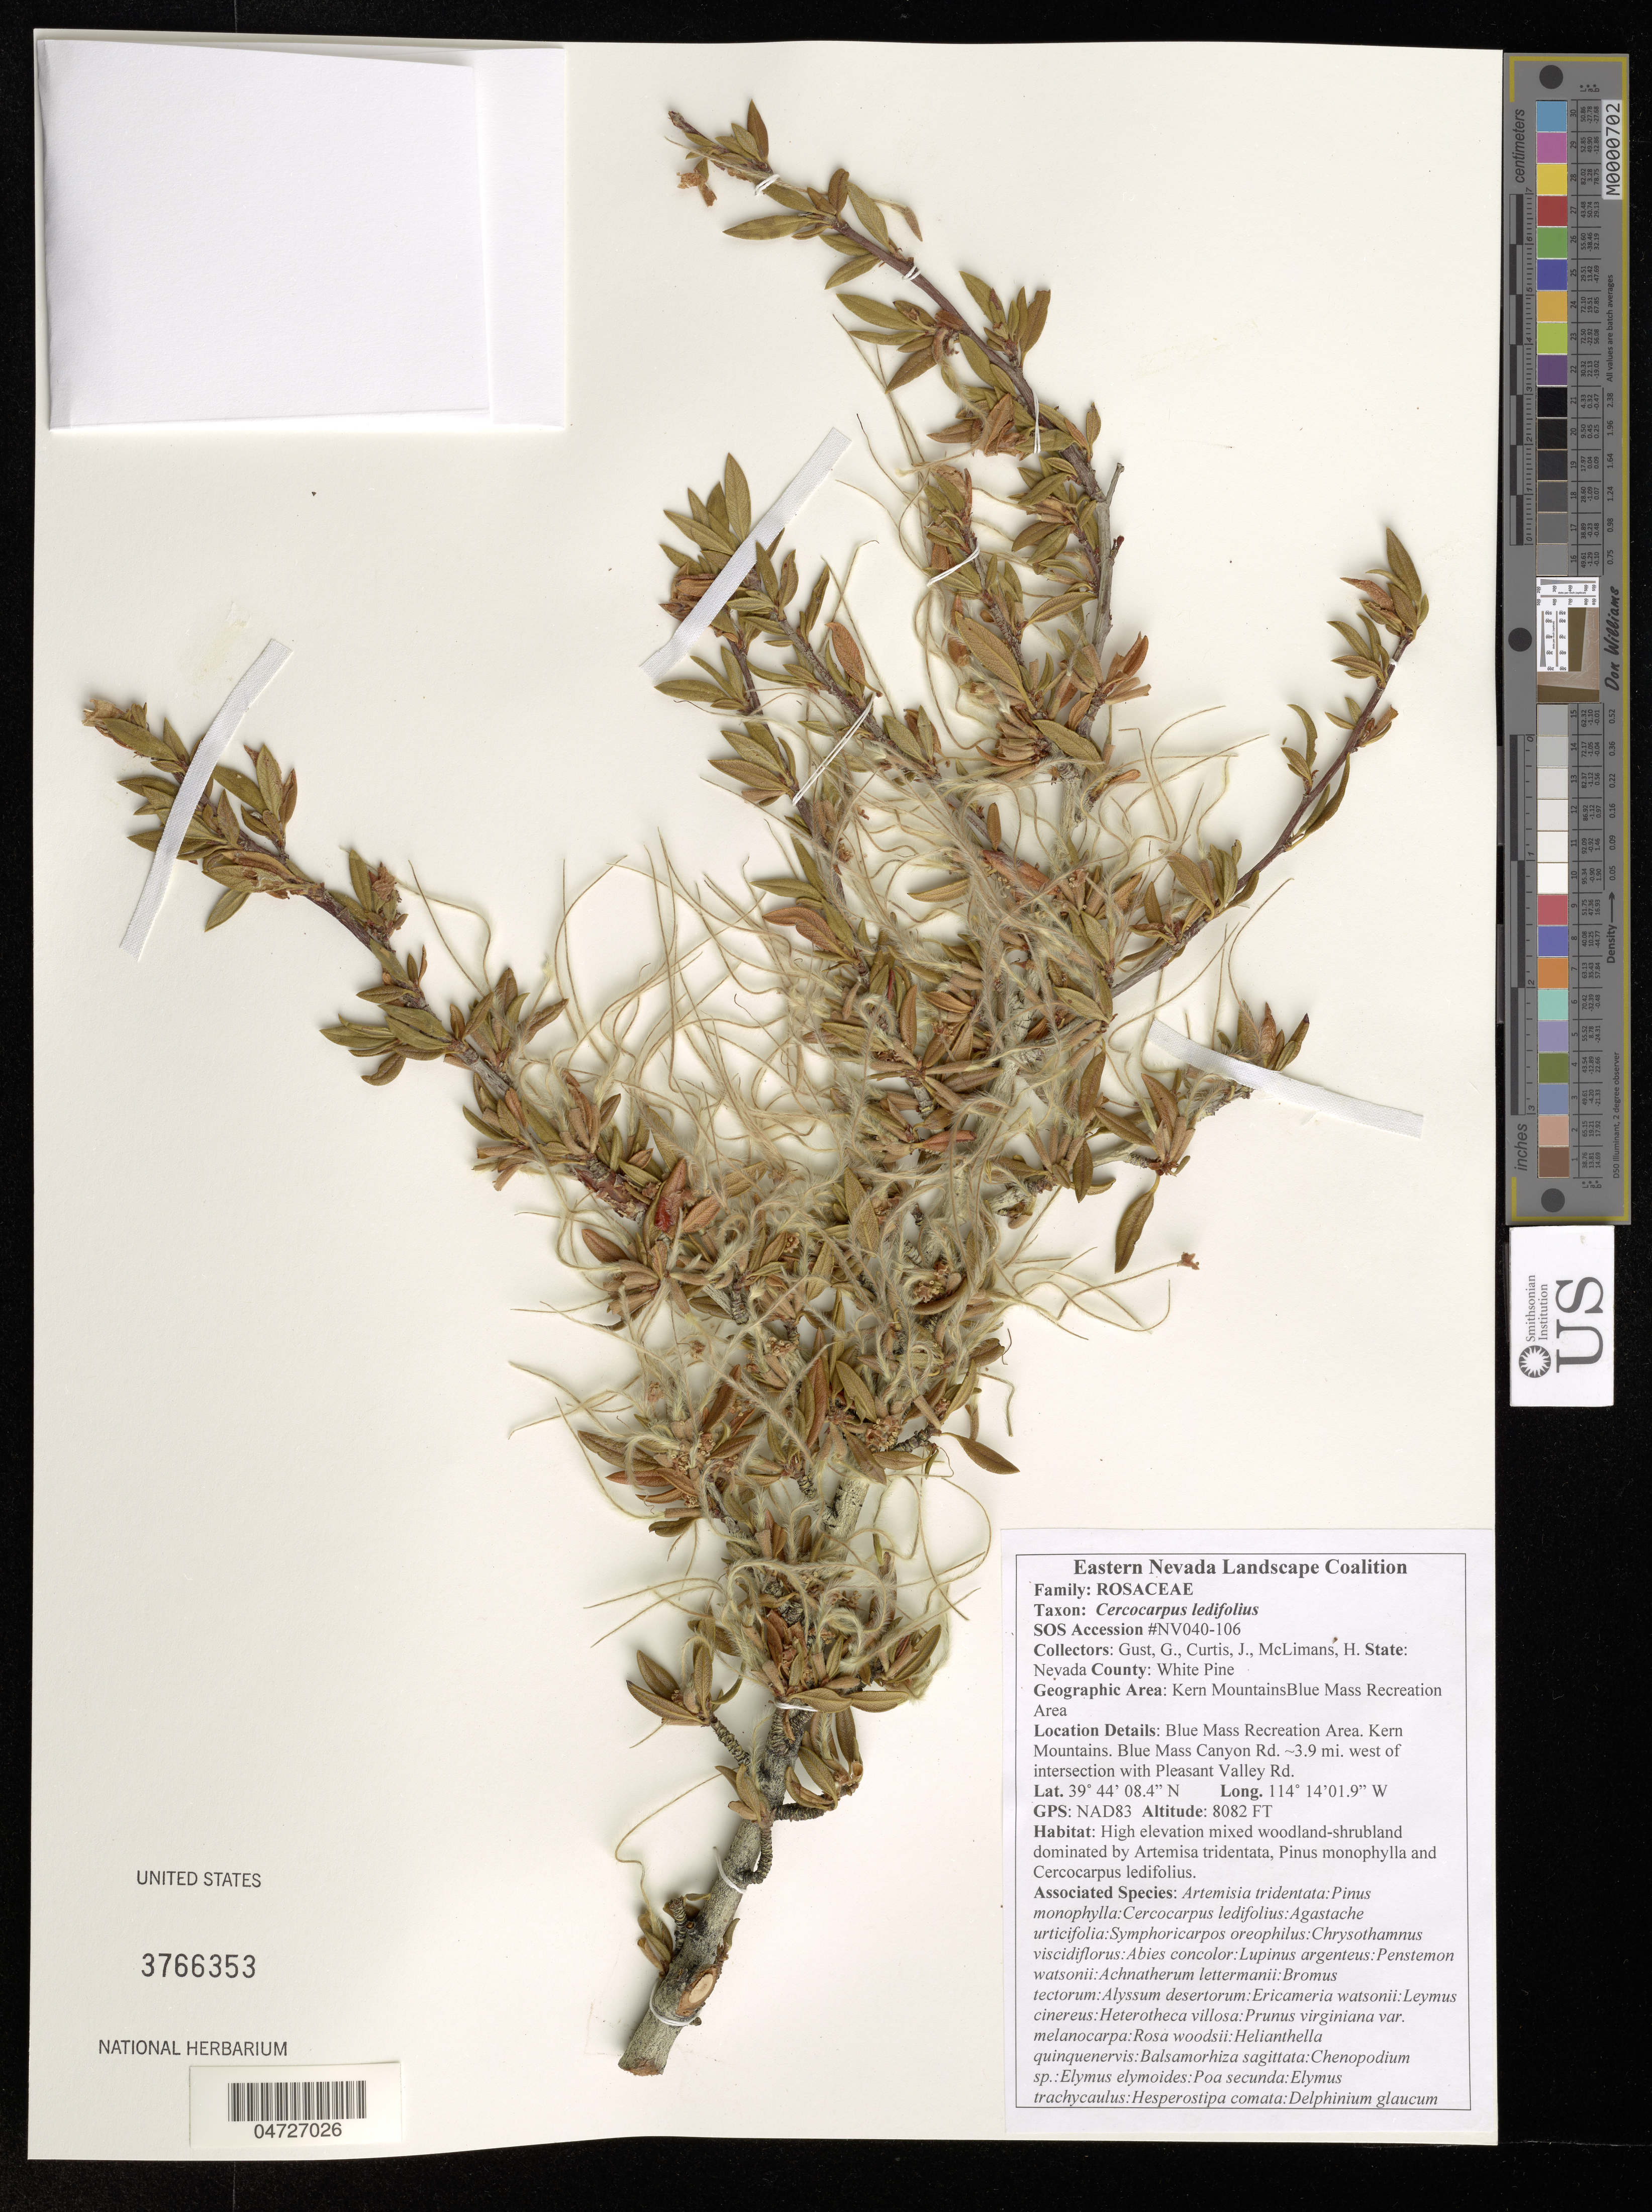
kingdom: Plantae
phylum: Tracheophyta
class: Magnoliopsida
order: Rosales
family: Rosaceae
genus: Cercocarpus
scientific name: Cercocarpus ledifolius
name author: Nutt.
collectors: G. Gust, J. Curtis & H. McLimans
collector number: NV040-106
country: United States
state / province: Nevada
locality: County: White Pine. Blue Mass Recreation Area. Kern Mountains. Blue Mass Canyon Rd. ~3.9 mi. west of intersection with Pleasant Valley Rd.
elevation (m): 2463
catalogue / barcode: US 3766353